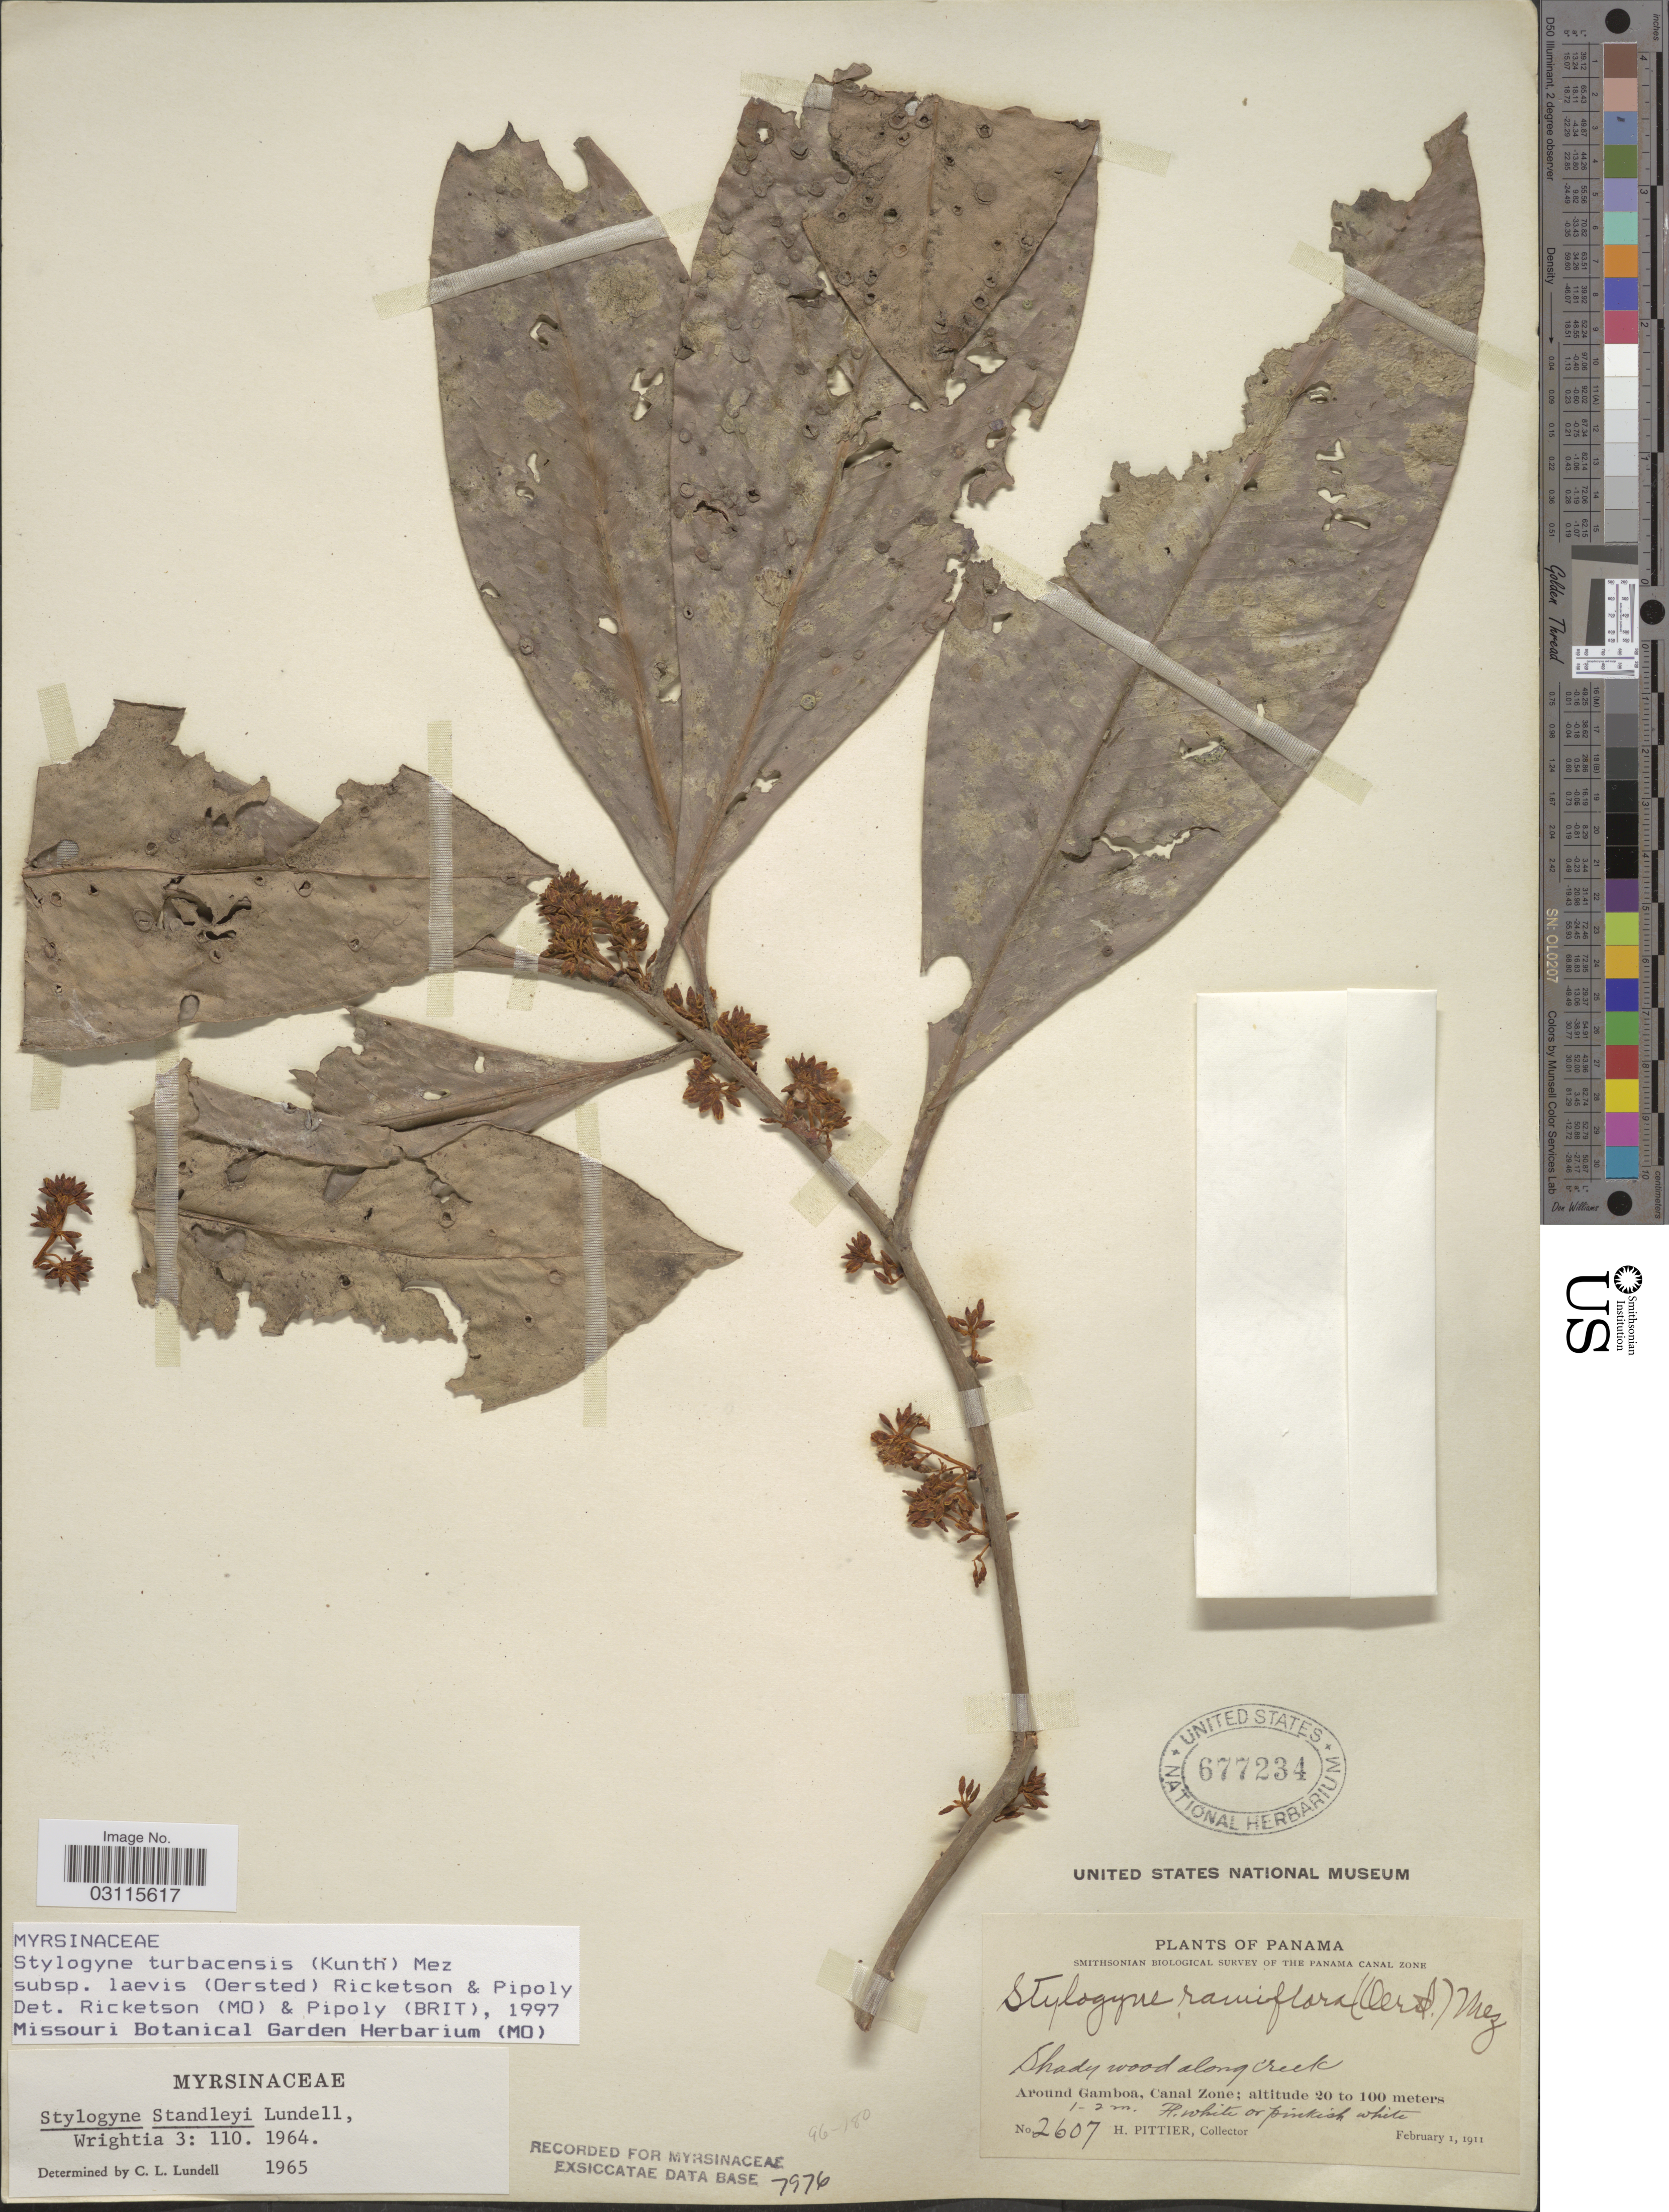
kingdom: Plantae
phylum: Tracheophyta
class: Magnoliopsida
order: Ericales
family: Primulaceae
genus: Stylogyne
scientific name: Stylogyne turbacensis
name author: (Kunth) Mez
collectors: H. F. Pittier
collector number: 2607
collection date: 1911-02-01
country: Panama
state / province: Colón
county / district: Canal Zone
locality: Around Gamboa, Canal Zone.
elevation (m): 20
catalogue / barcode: US 677234